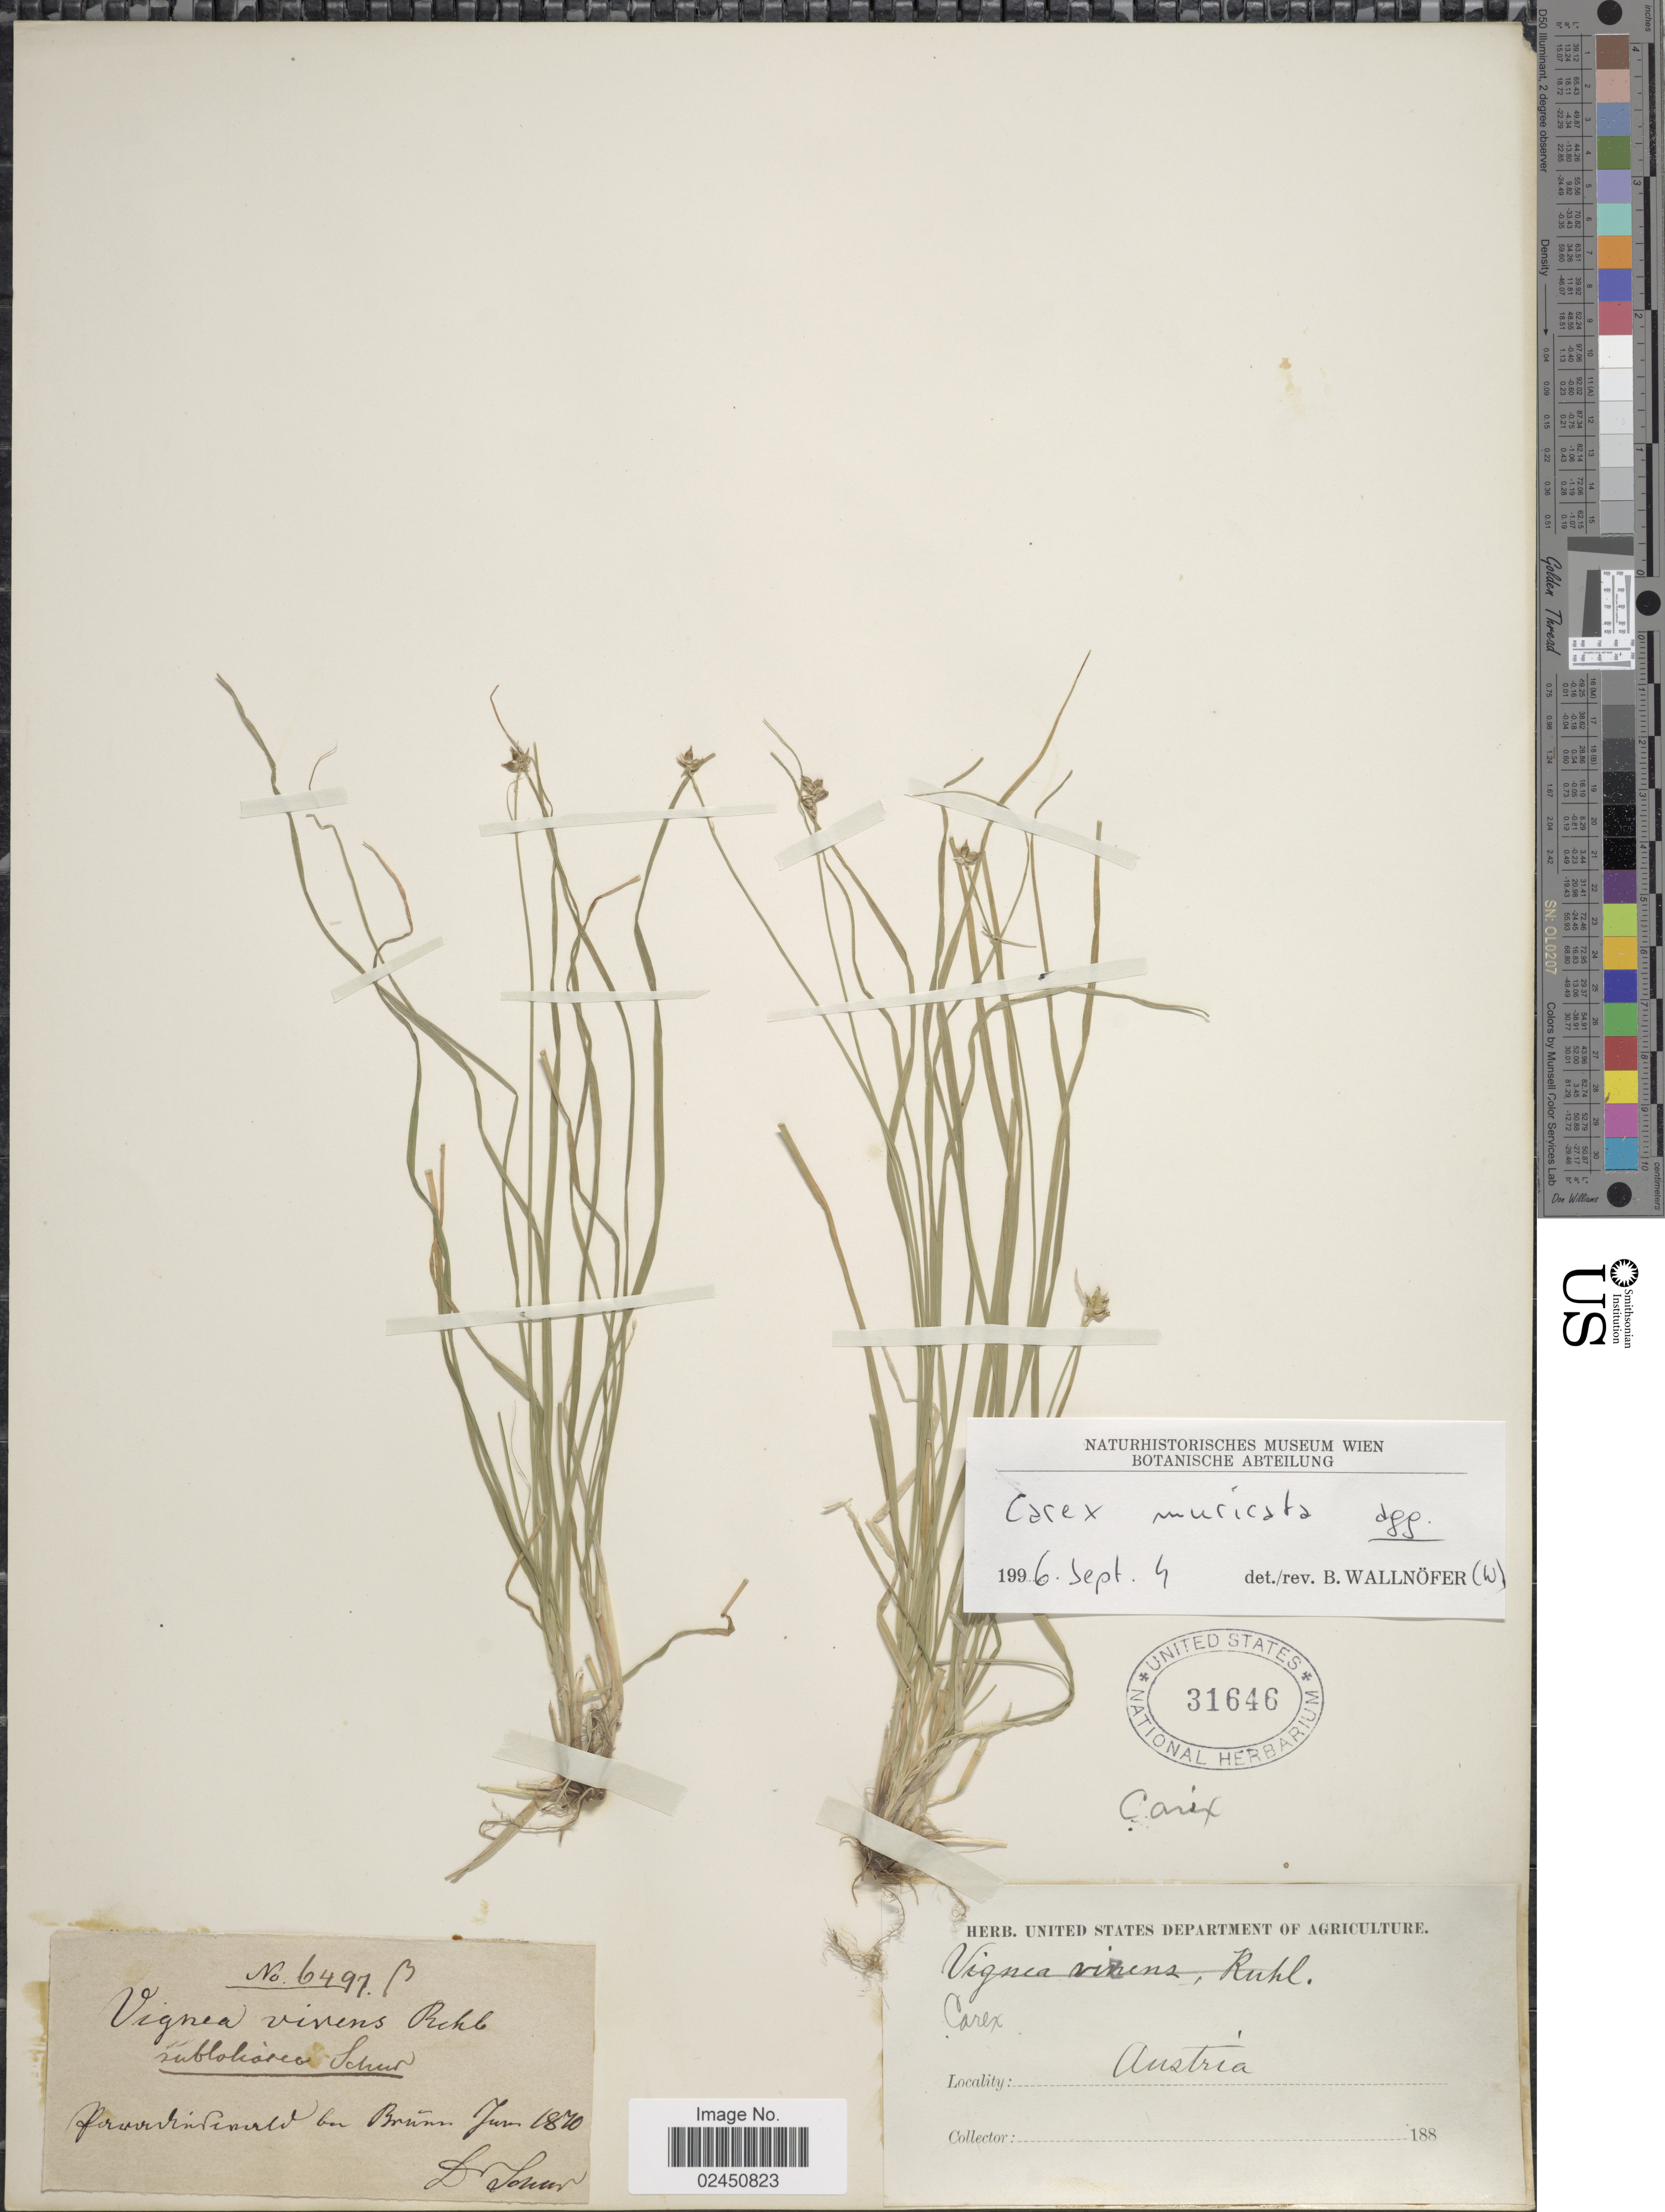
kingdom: Plantae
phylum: Tracheophyta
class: Liliopsida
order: Poales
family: Cyperaceae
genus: Carex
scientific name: Carex muricata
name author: L.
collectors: Schur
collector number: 6497B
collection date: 1870-06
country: Austria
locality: X Brunn [interpreted]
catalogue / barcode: US 31646